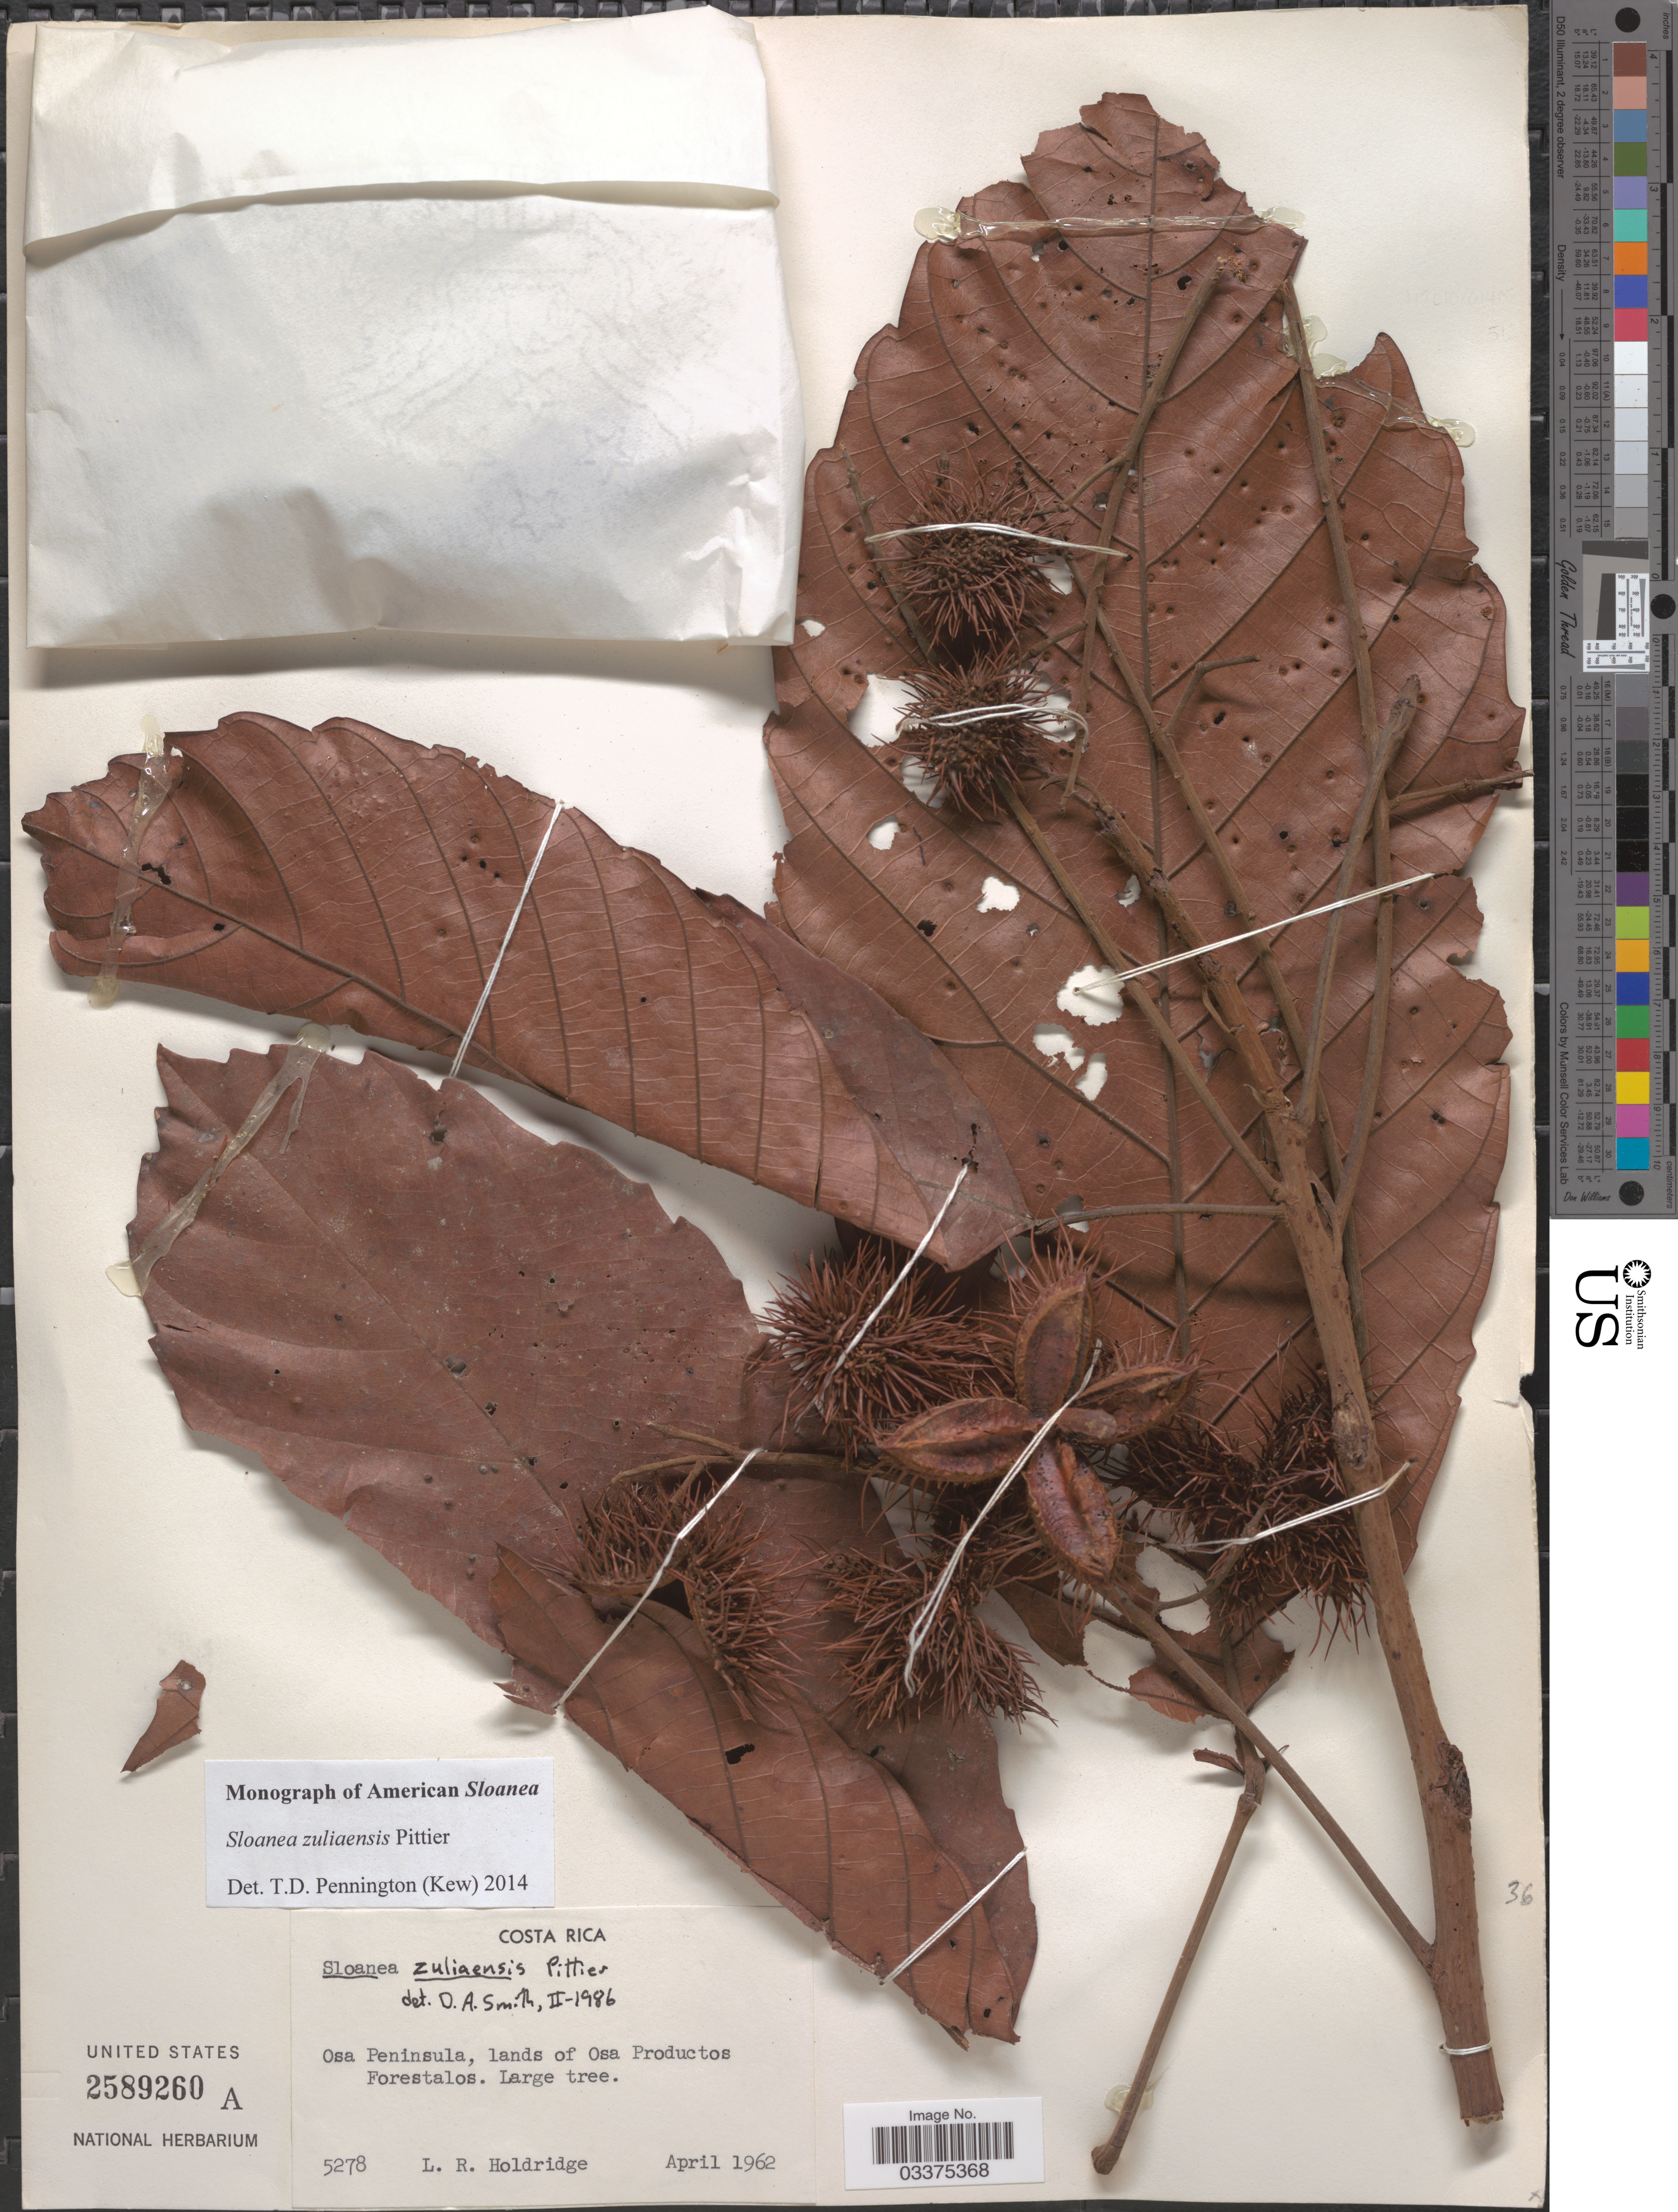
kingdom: Plantae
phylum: Tracheophyta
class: Magnoliopsida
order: Oxalidales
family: Elaeocarpaceae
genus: Sloanea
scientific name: Sloanea zuliaensis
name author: Pittier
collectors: L. Holdridge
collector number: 5278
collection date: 1962-04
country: Costa Rica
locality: Osa Peninsula, lands of Osa Productos Forestalos.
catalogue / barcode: US 2589260A